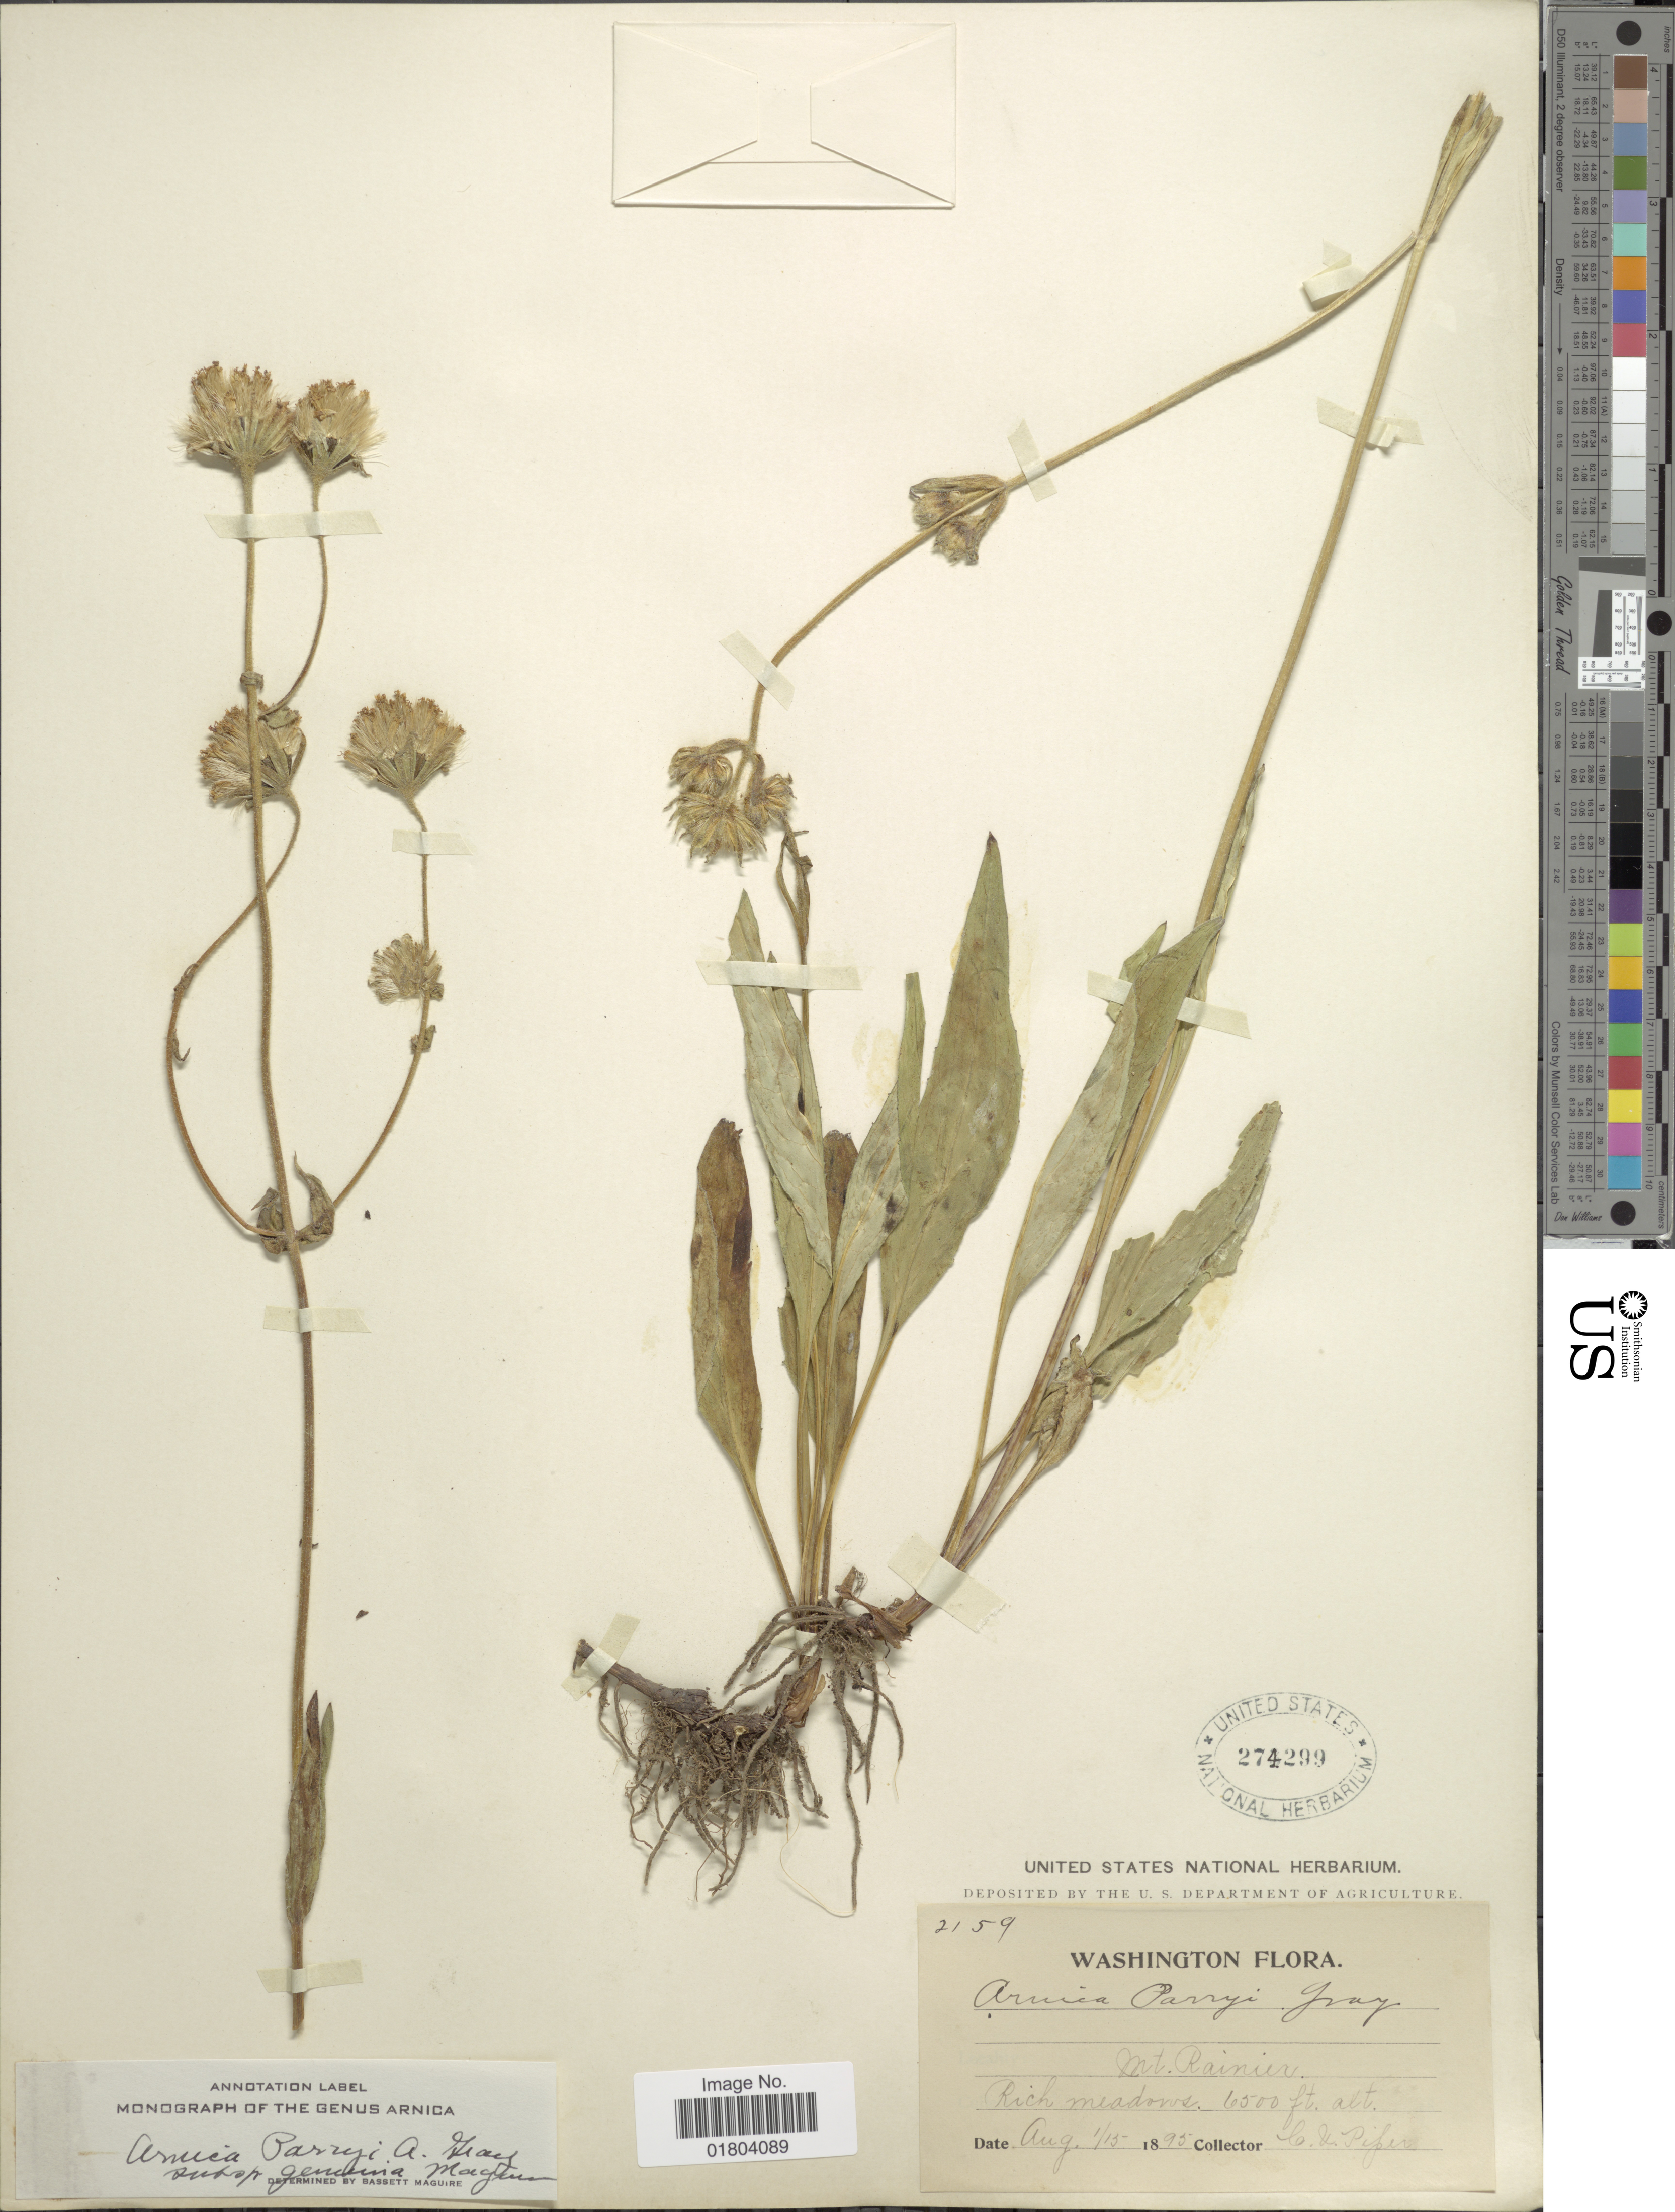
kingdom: Plantae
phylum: Tracheophyta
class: Magnoliopsida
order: Asterales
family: Asteraceae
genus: Arnica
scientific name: Arnica parryi subsp. genuina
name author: Maguire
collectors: C. V. Piper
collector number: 2159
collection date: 1895-08-01/1895-08-15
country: United States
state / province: Washington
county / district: Pierce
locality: Mt Rainoer, Rich meadows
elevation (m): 1981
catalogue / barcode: US 274299